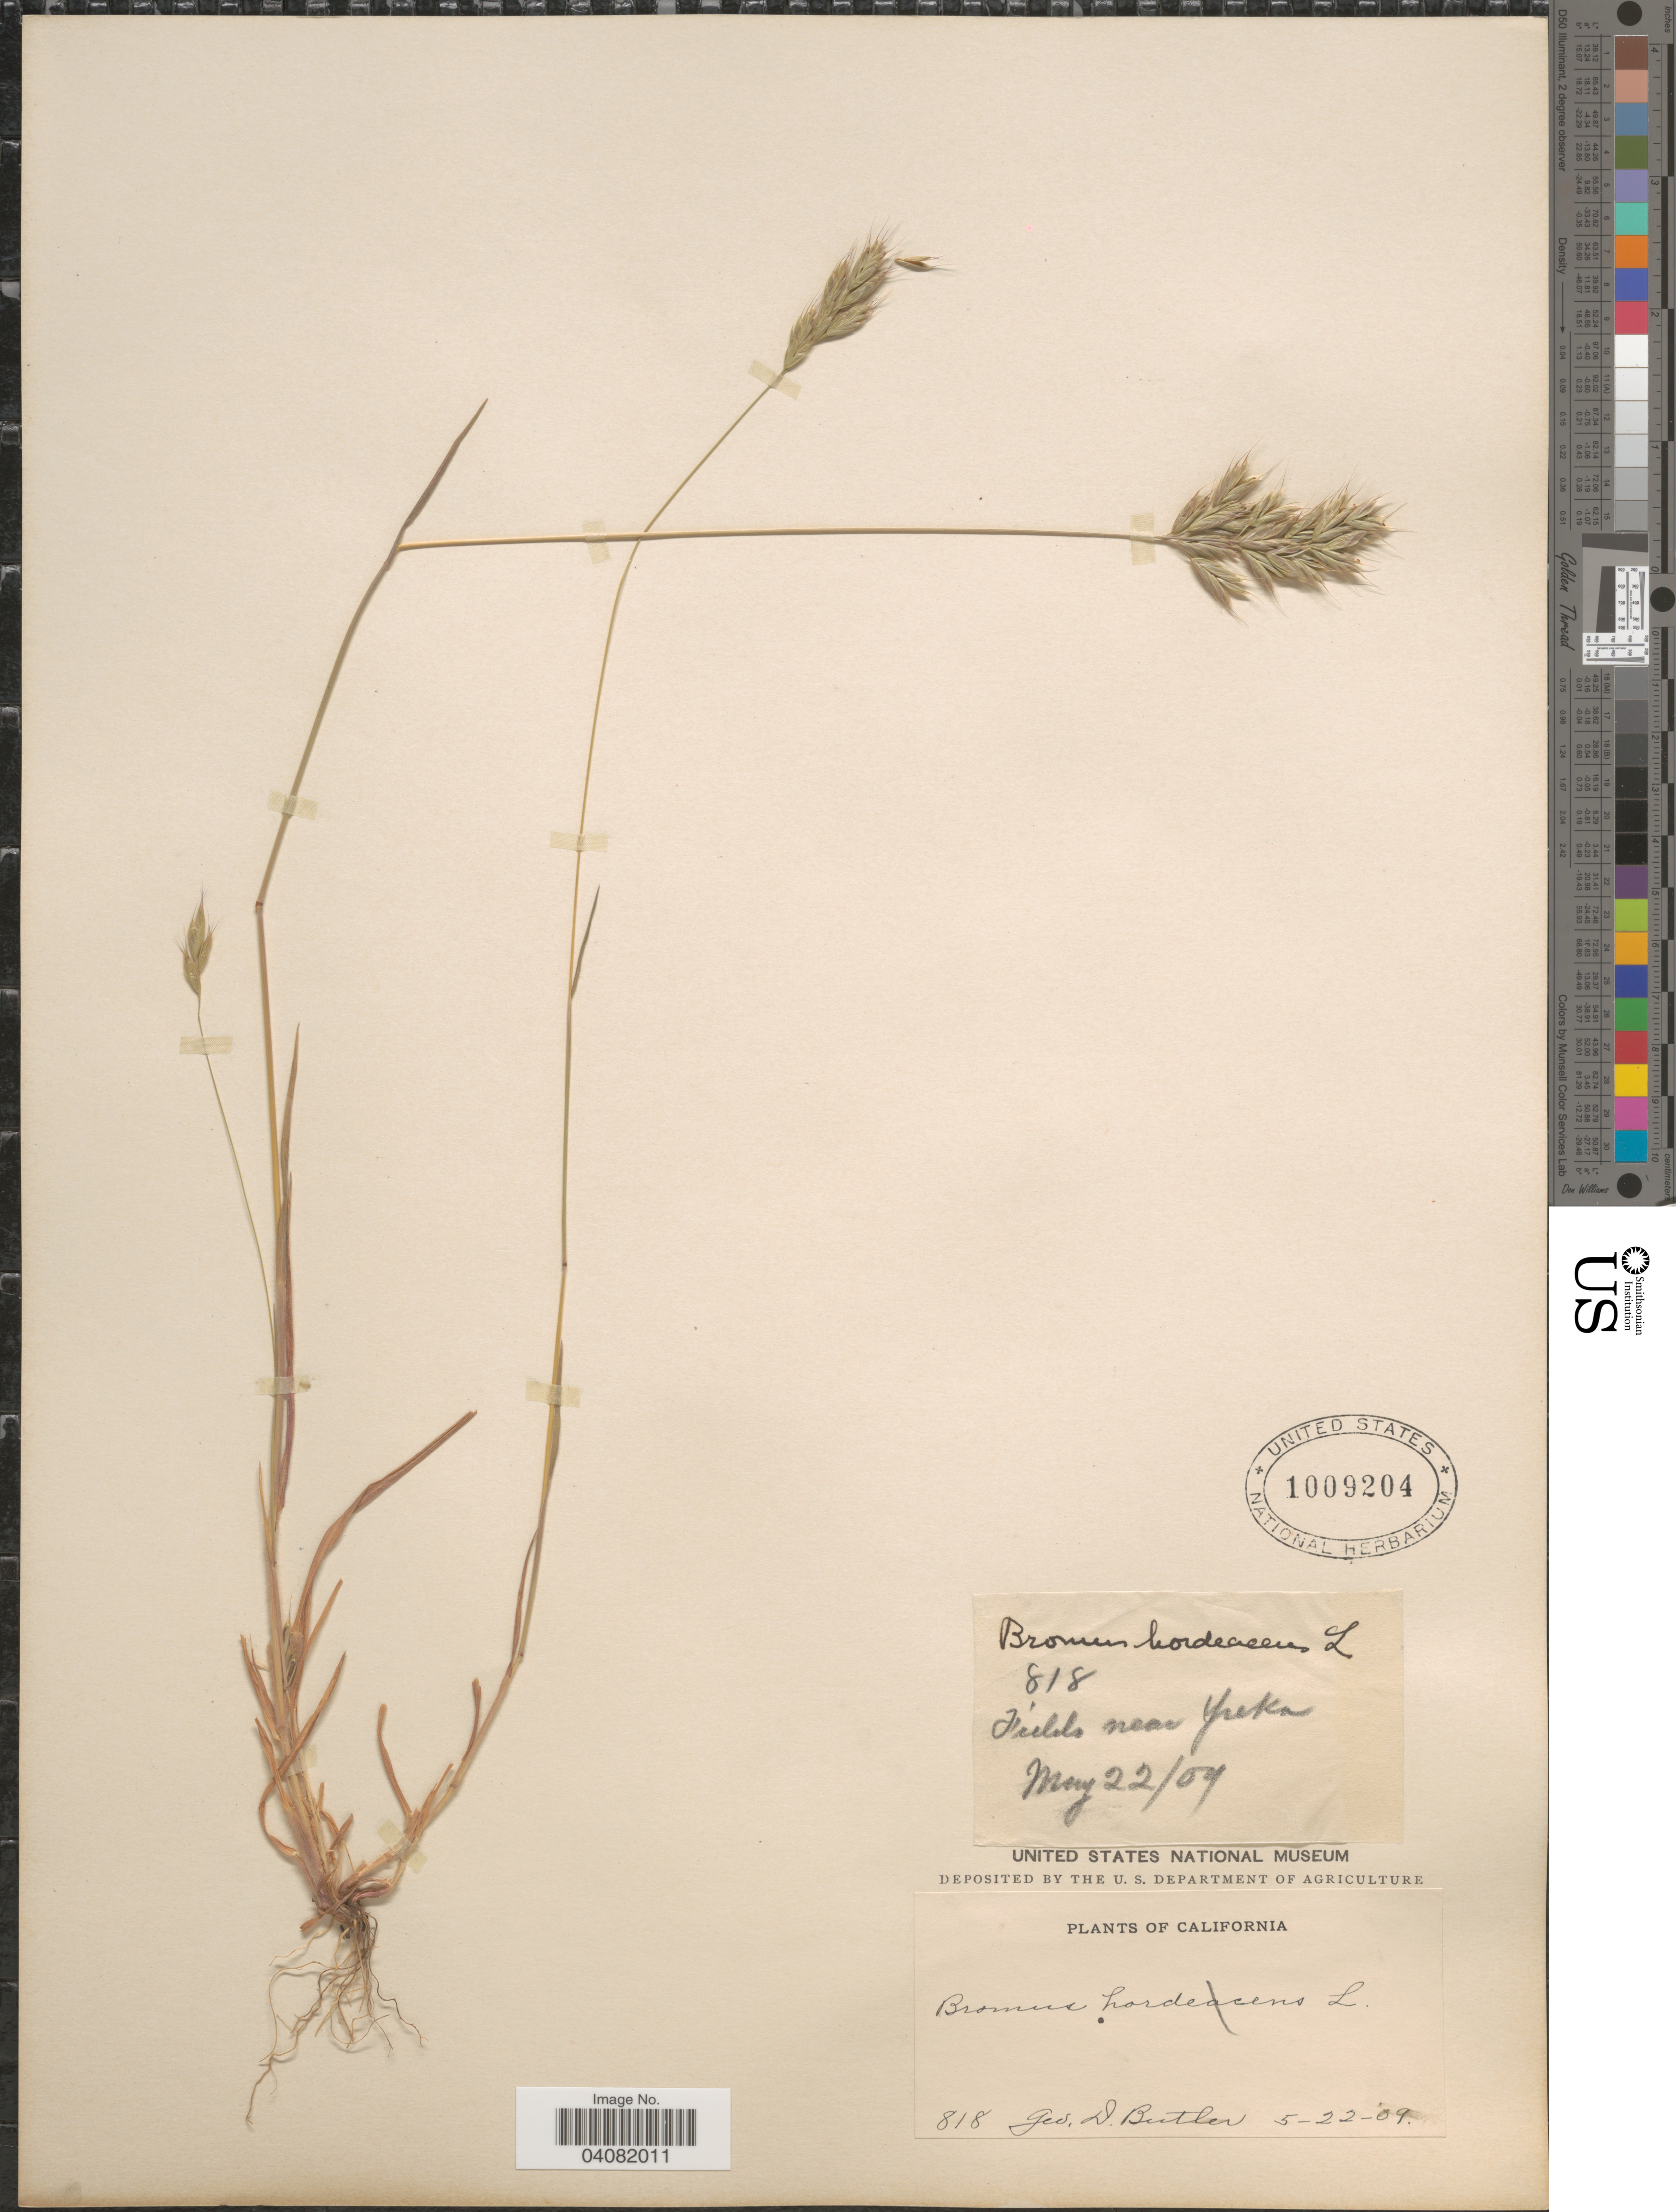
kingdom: Plantae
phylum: Tracheophyta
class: Liliopsida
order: Poales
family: Poaceae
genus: Bromus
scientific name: Bromus hordeaceus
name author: L.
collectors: G. D. Butler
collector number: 818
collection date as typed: Transcribed d/m/y: 22/5/9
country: United States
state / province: California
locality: Fields near Yreka.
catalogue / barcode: US 1009204